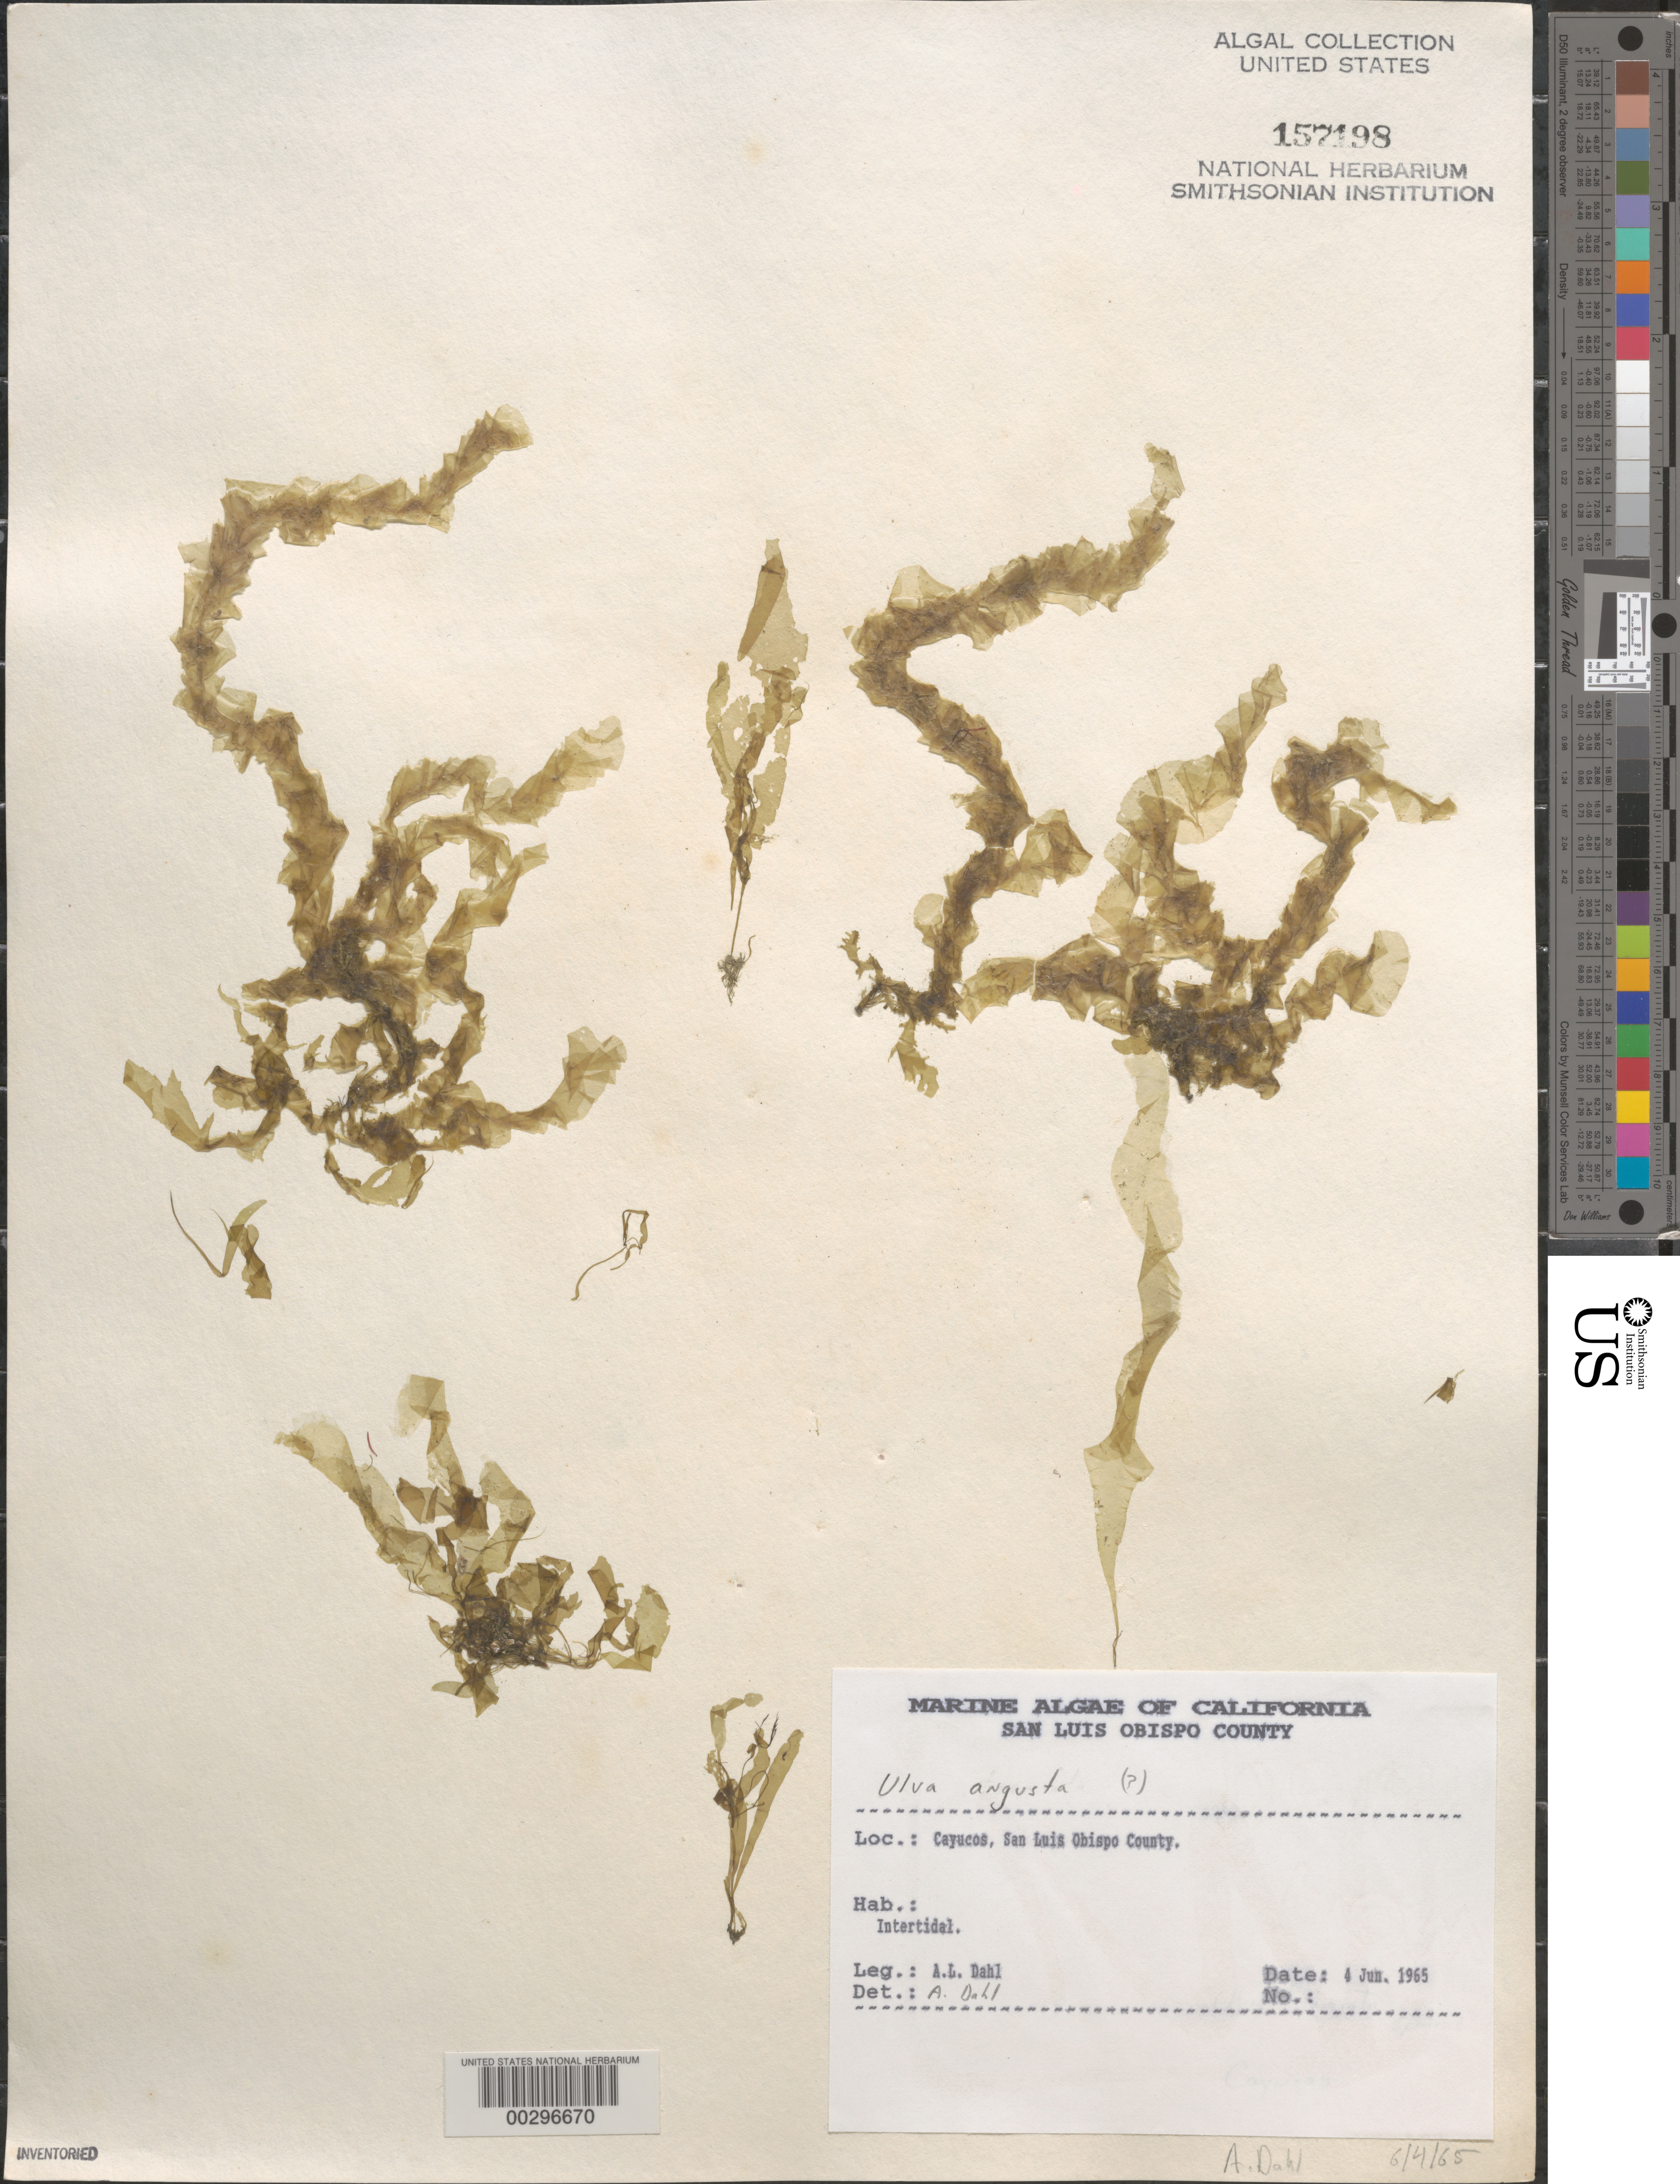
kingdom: Plantae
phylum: Chlorophyta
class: Ulvophyceae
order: Ulvales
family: Ulvaceae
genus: Ulva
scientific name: Ulva californica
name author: N.Wille in Collins et al.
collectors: A. Dahl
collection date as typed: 04 Jun 1965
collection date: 1965-06-04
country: United States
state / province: California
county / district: San Luis Obispo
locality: Cayucos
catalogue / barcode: US 157198